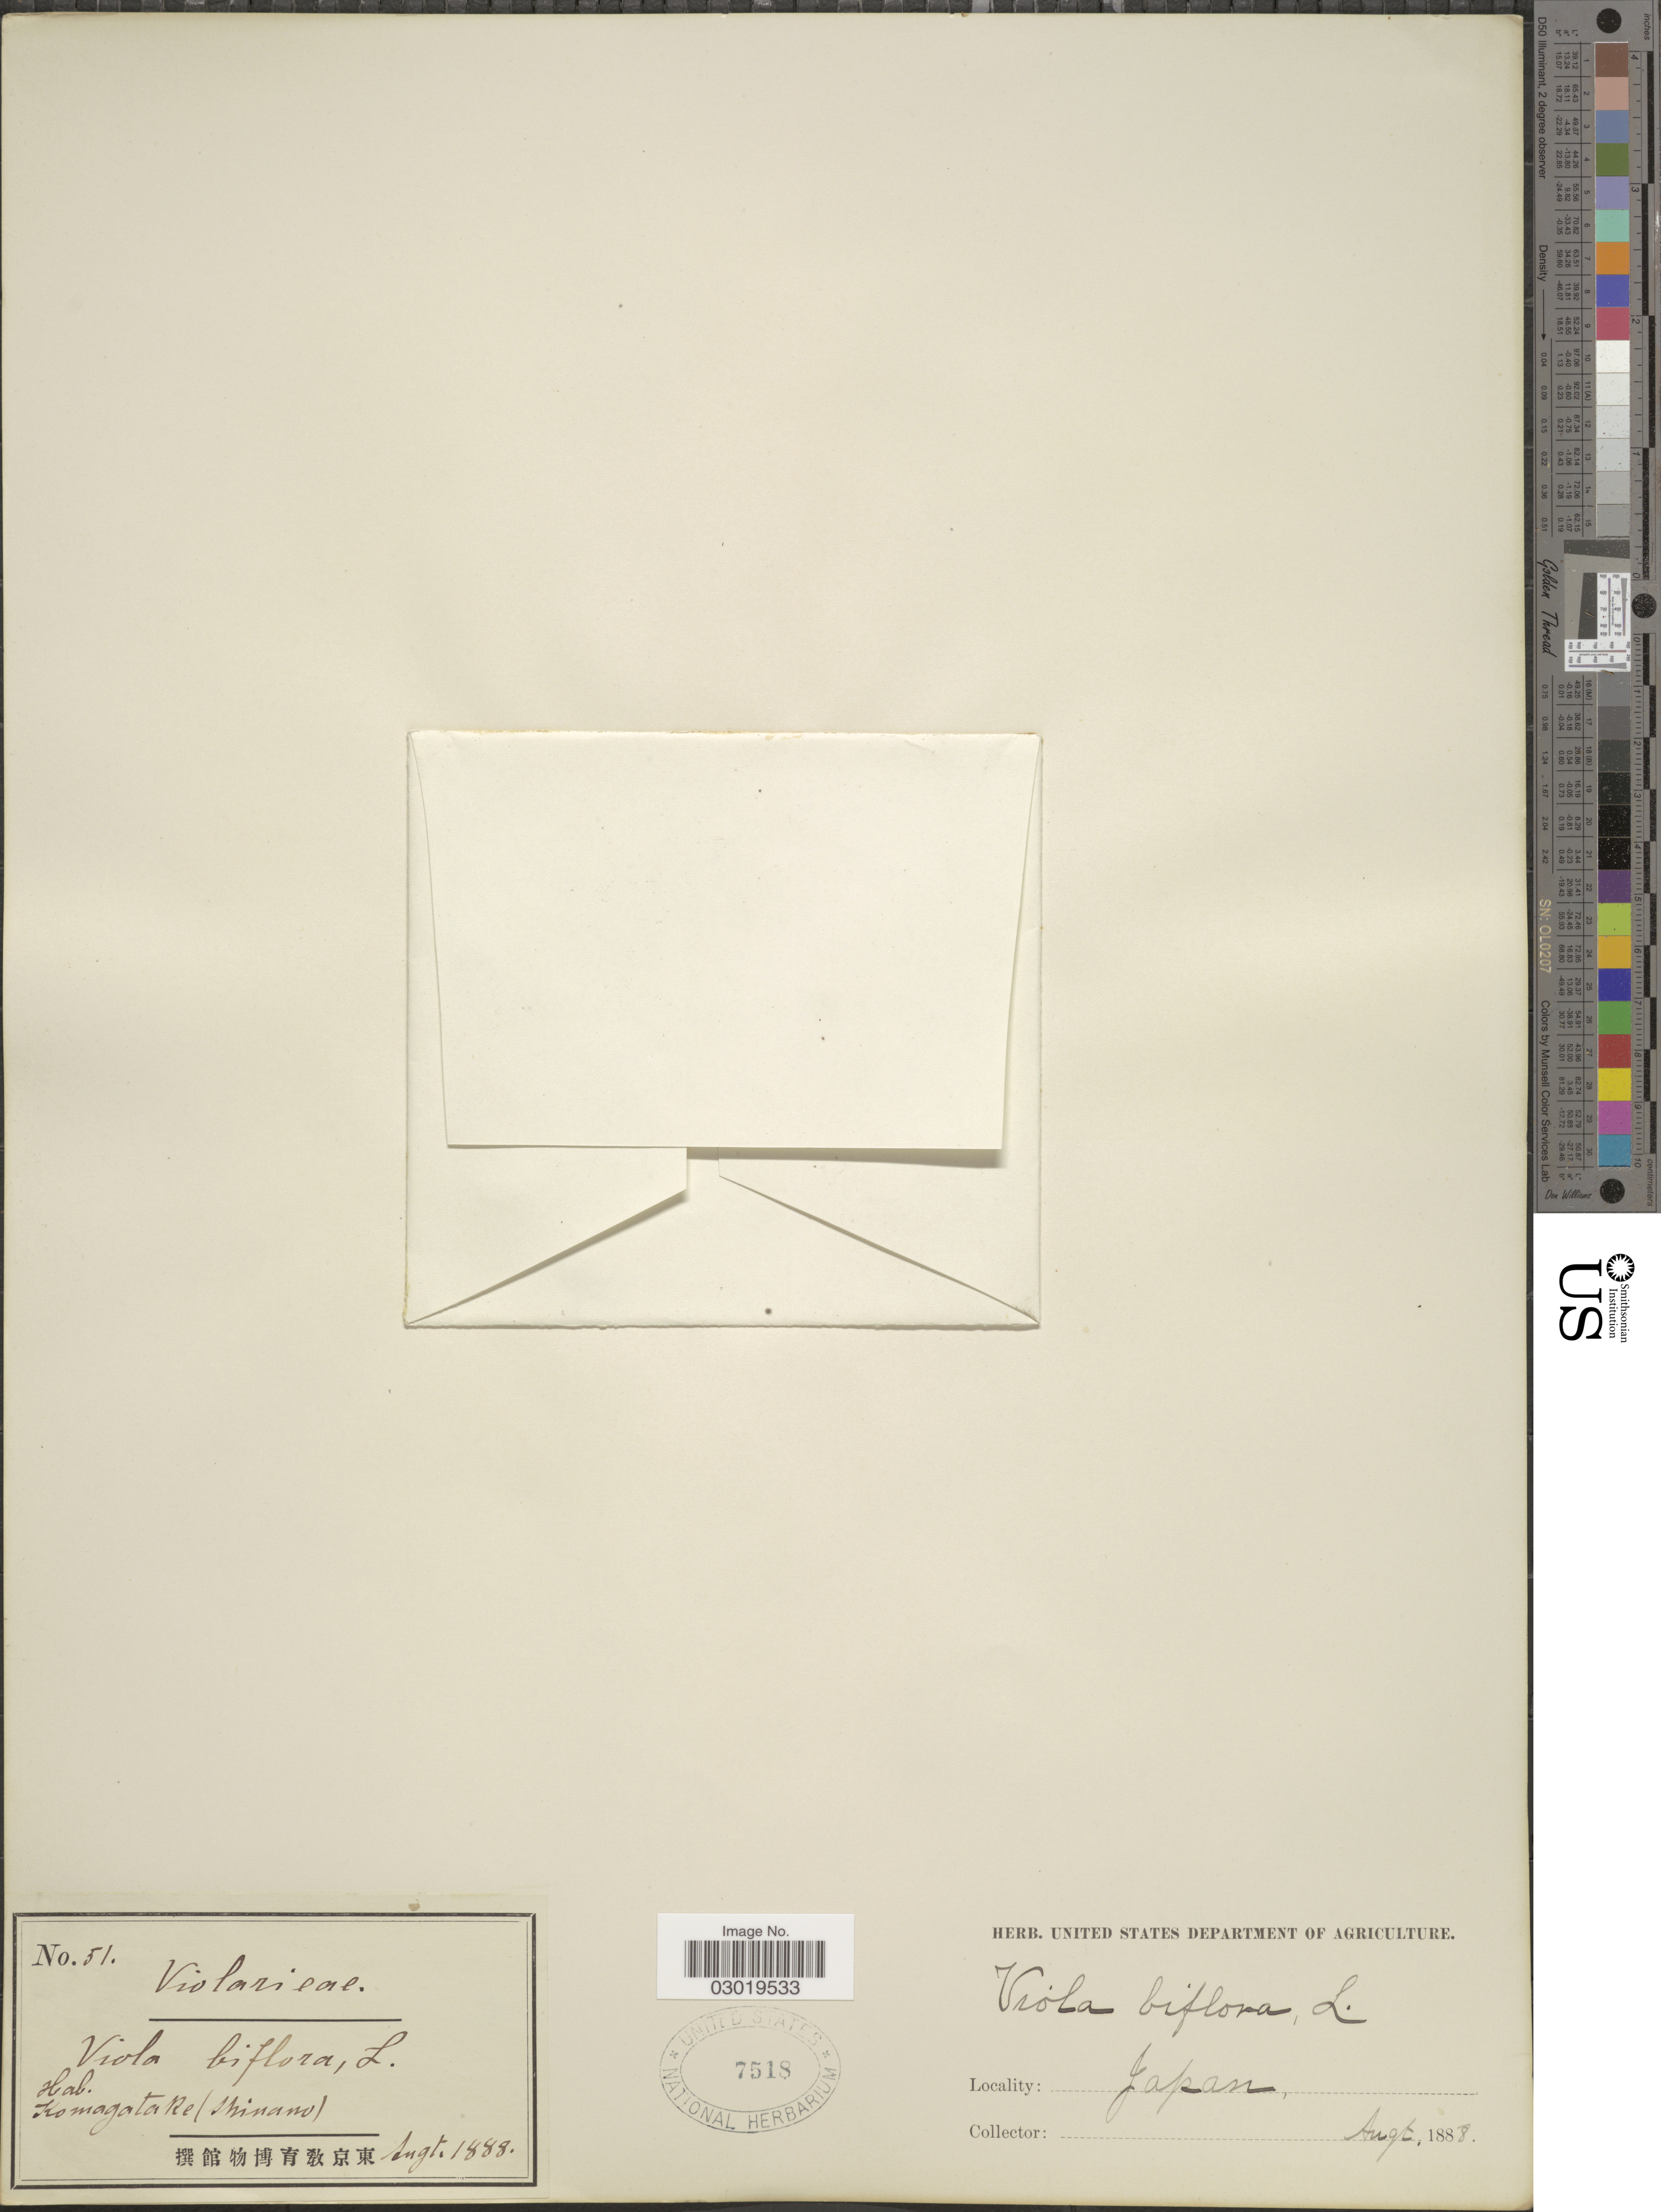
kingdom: Plantae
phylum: Tracheophyta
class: Magnoliopsida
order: Malpighiales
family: Violaceae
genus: Viola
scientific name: Viola biflora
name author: L.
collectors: Facchini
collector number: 51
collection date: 1888-08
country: Japan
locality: Komagatare (Shinano).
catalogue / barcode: US 7518